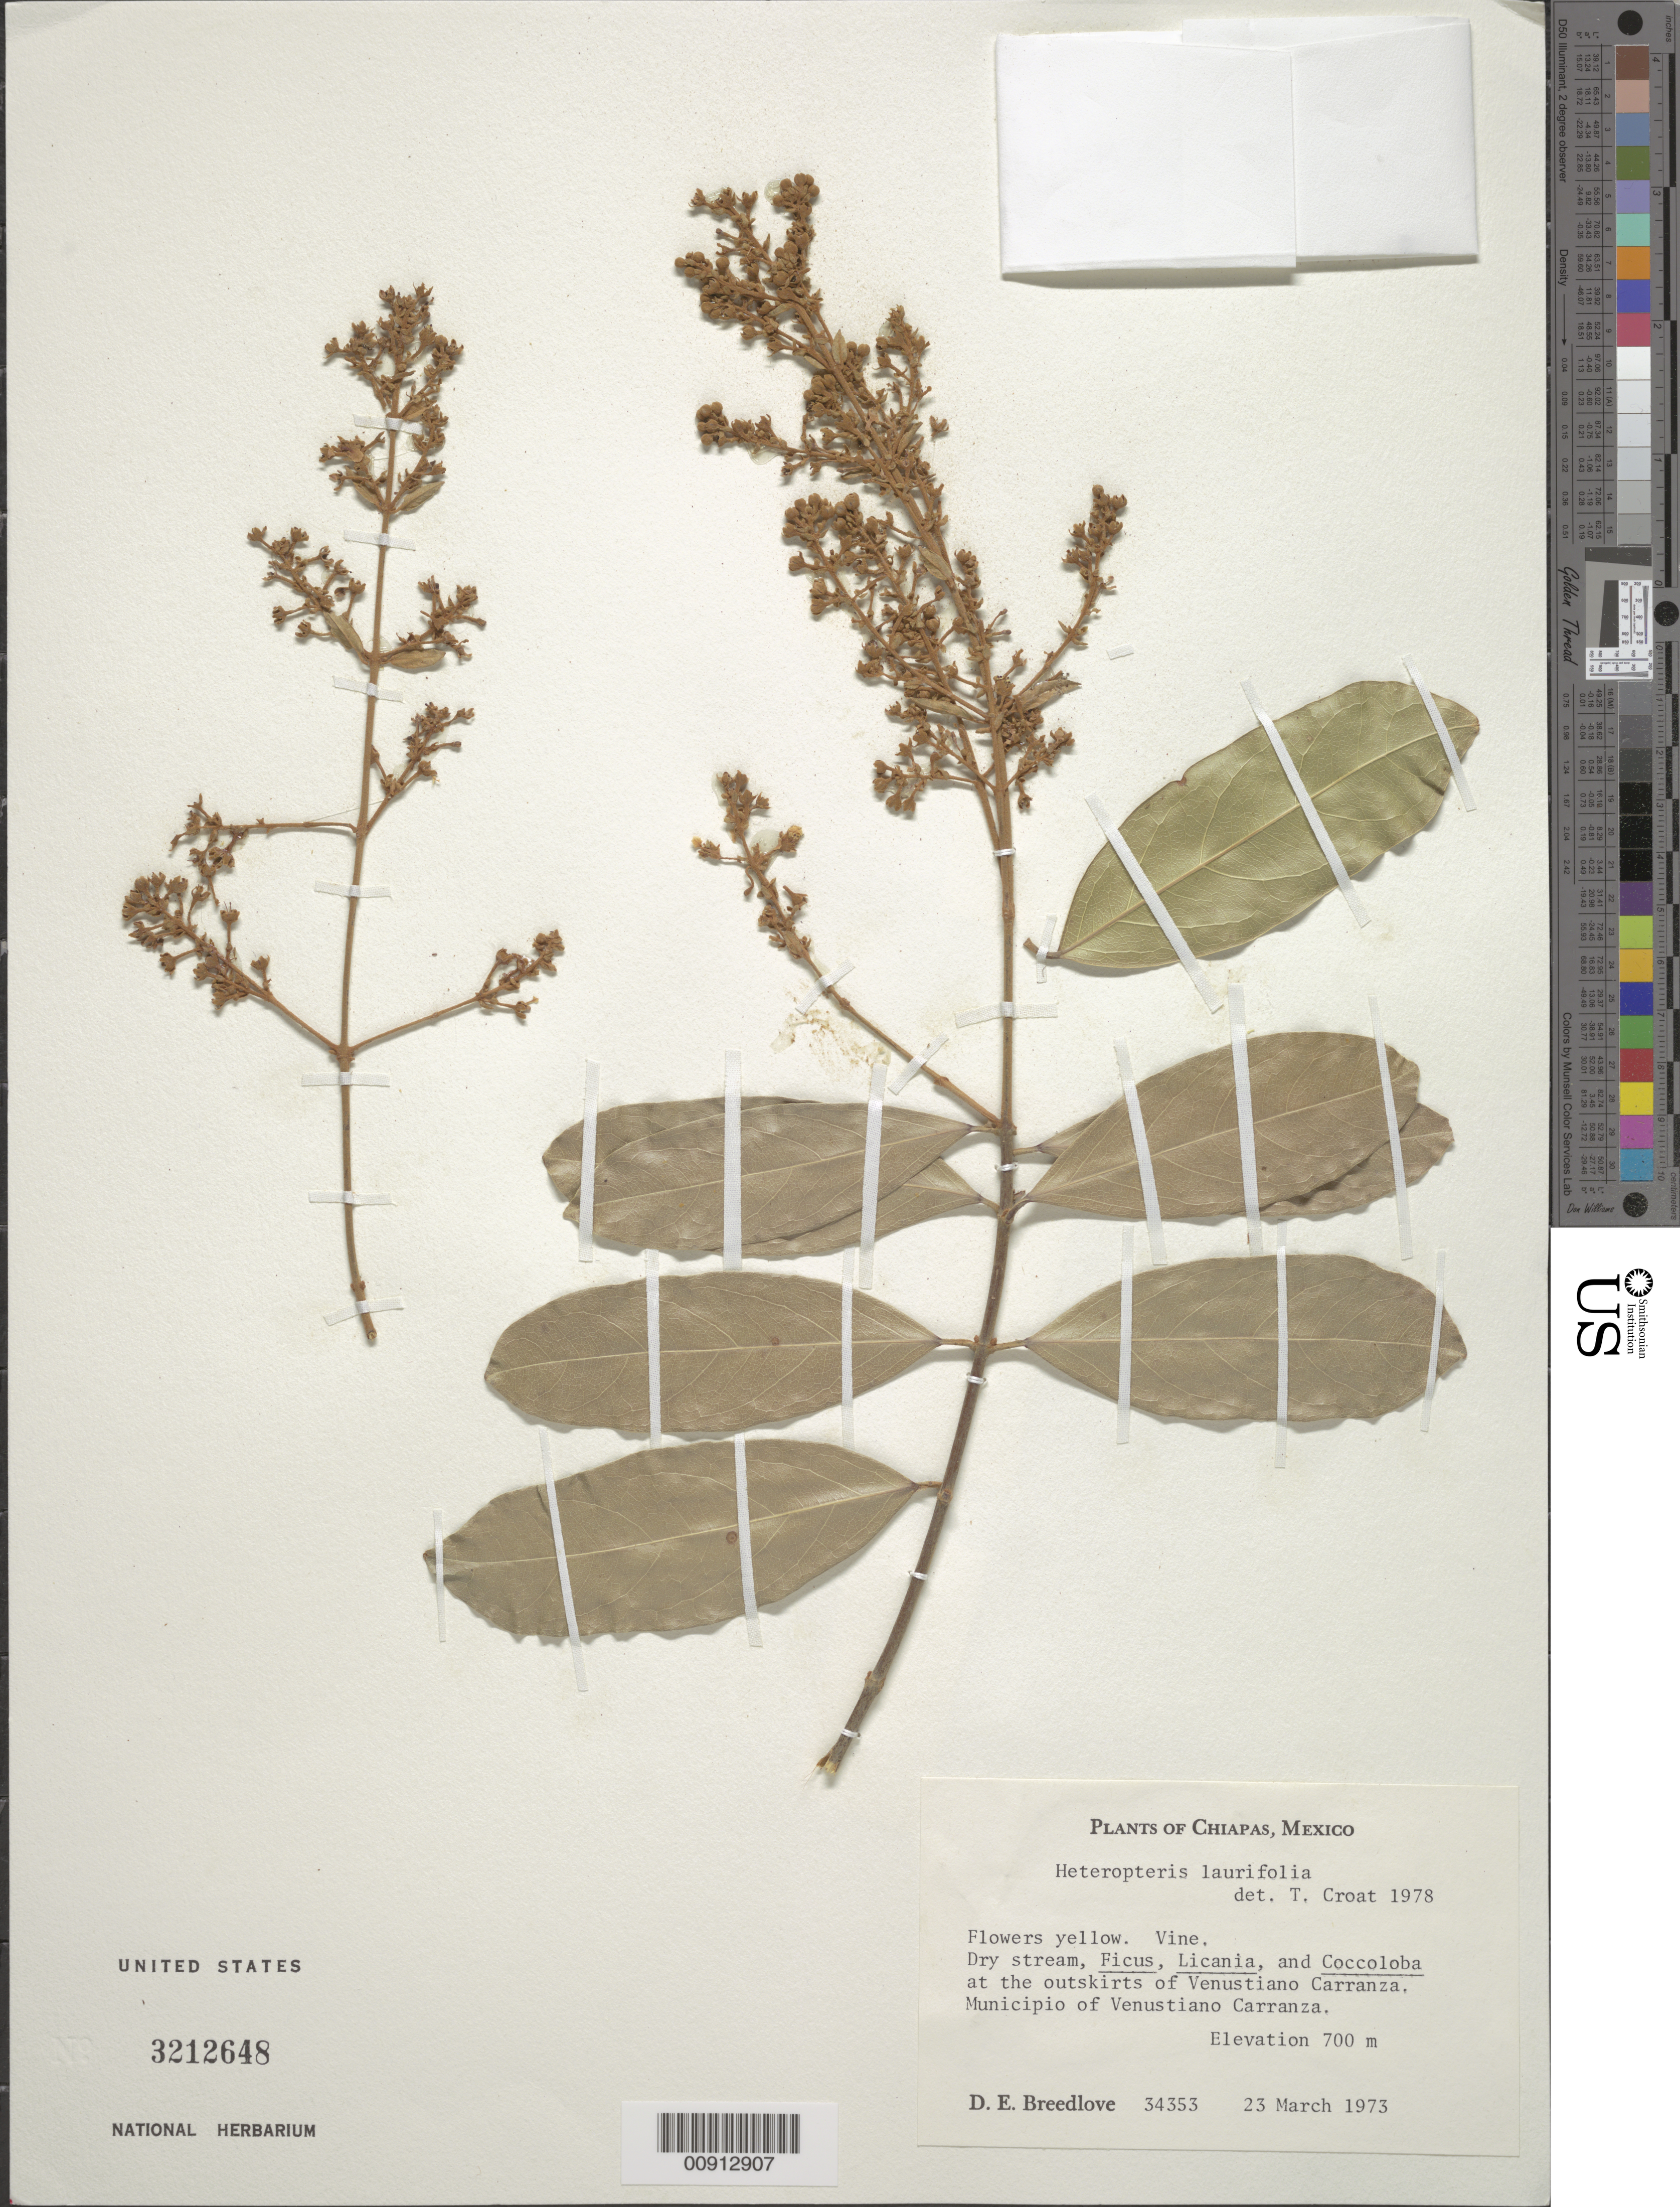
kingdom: Plantae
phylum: Tracheophyta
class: Magnoliopsida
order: Malpighiales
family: Malpighiaceae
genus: Heteropterys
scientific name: Heteropterys laurifolia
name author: (L.) A. Juss.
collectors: D. E. Breedlove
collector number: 34353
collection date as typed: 23 Mar 1973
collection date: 1973-03-23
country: Mexico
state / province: Chiapas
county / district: Venustiano Carranza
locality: At the outskirts of Venustiano Carranza, Municipio of Venustiano Carranza, Chiapas.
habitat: Dry stream, Ficus, Licania, and Coccoloba.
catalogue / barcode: US 3212648